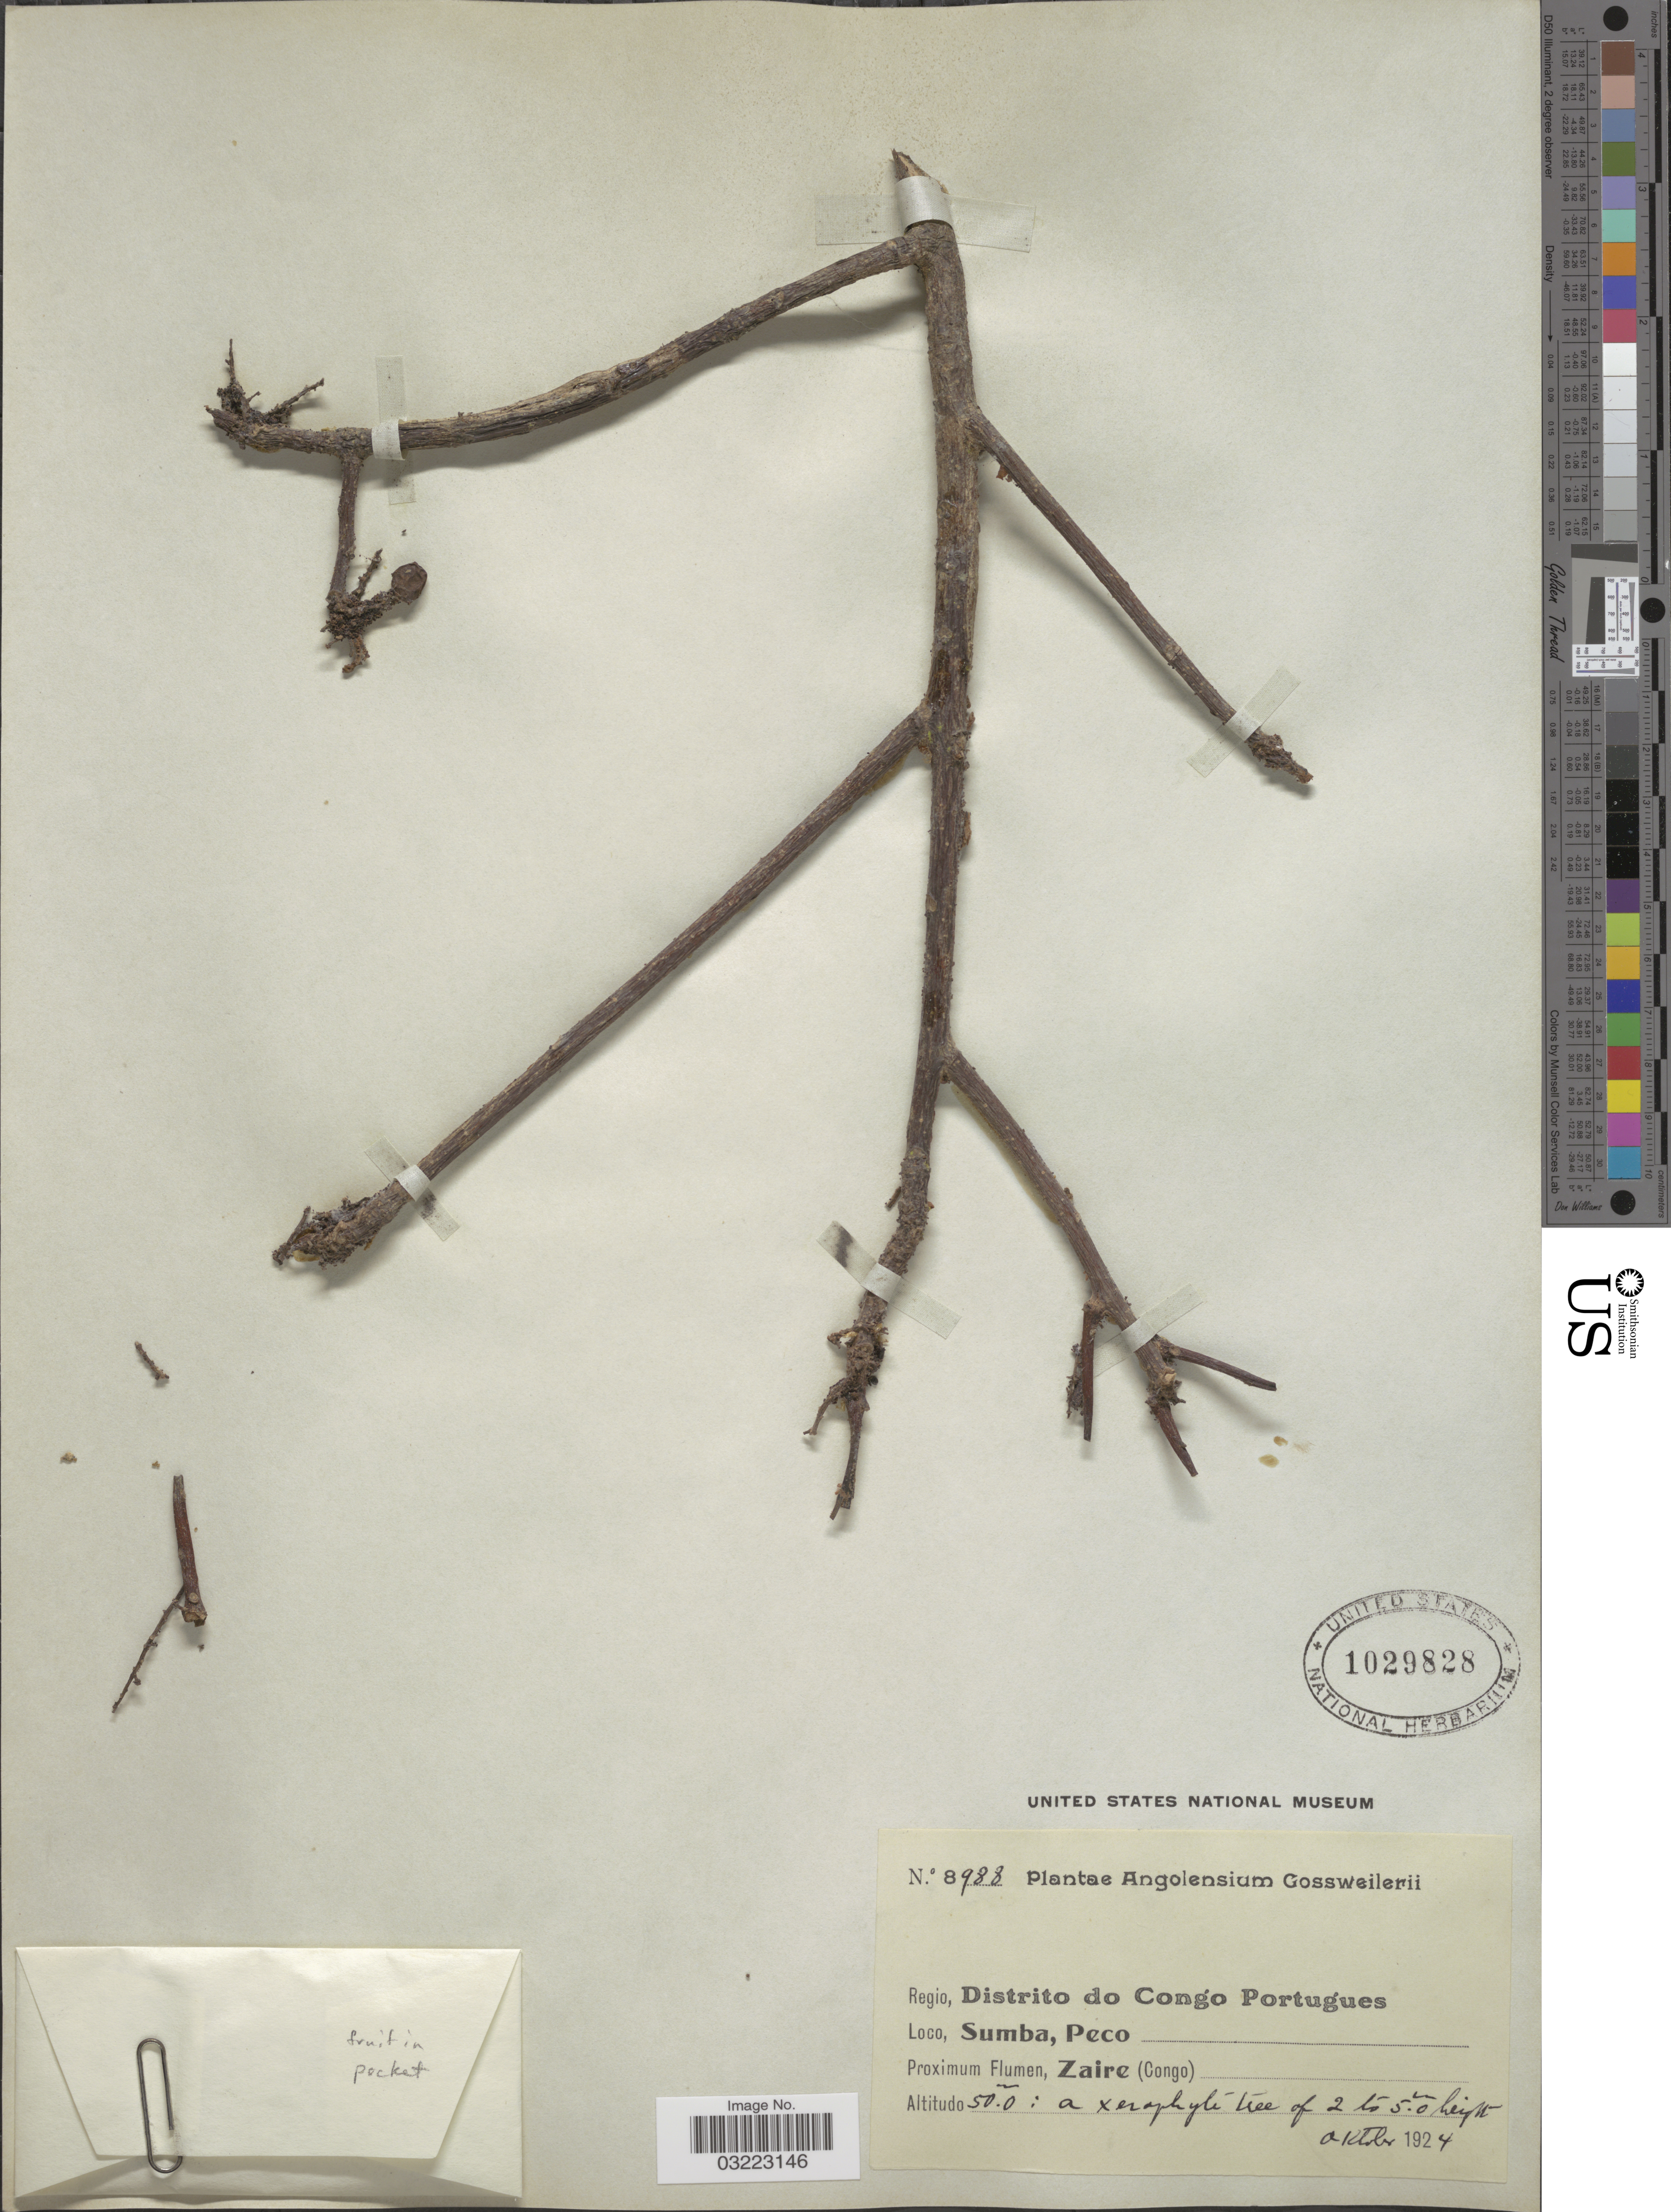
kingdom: Plantae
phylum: Tracheophyta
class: Magnoliopsida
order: Sapindales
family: Anacardiaceae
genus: Lannea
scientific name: Lannea antiscorbutica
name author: (Hiern) Engl.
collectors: -. Gossweiler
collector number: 8988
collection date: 1924-10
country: Angola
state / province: Zaire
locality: Regio, Distrito do Congo Portugues. Sumba, Peco. Proximum Flumen, Zaire (Congo).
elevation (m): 50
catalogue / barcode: US 1029828